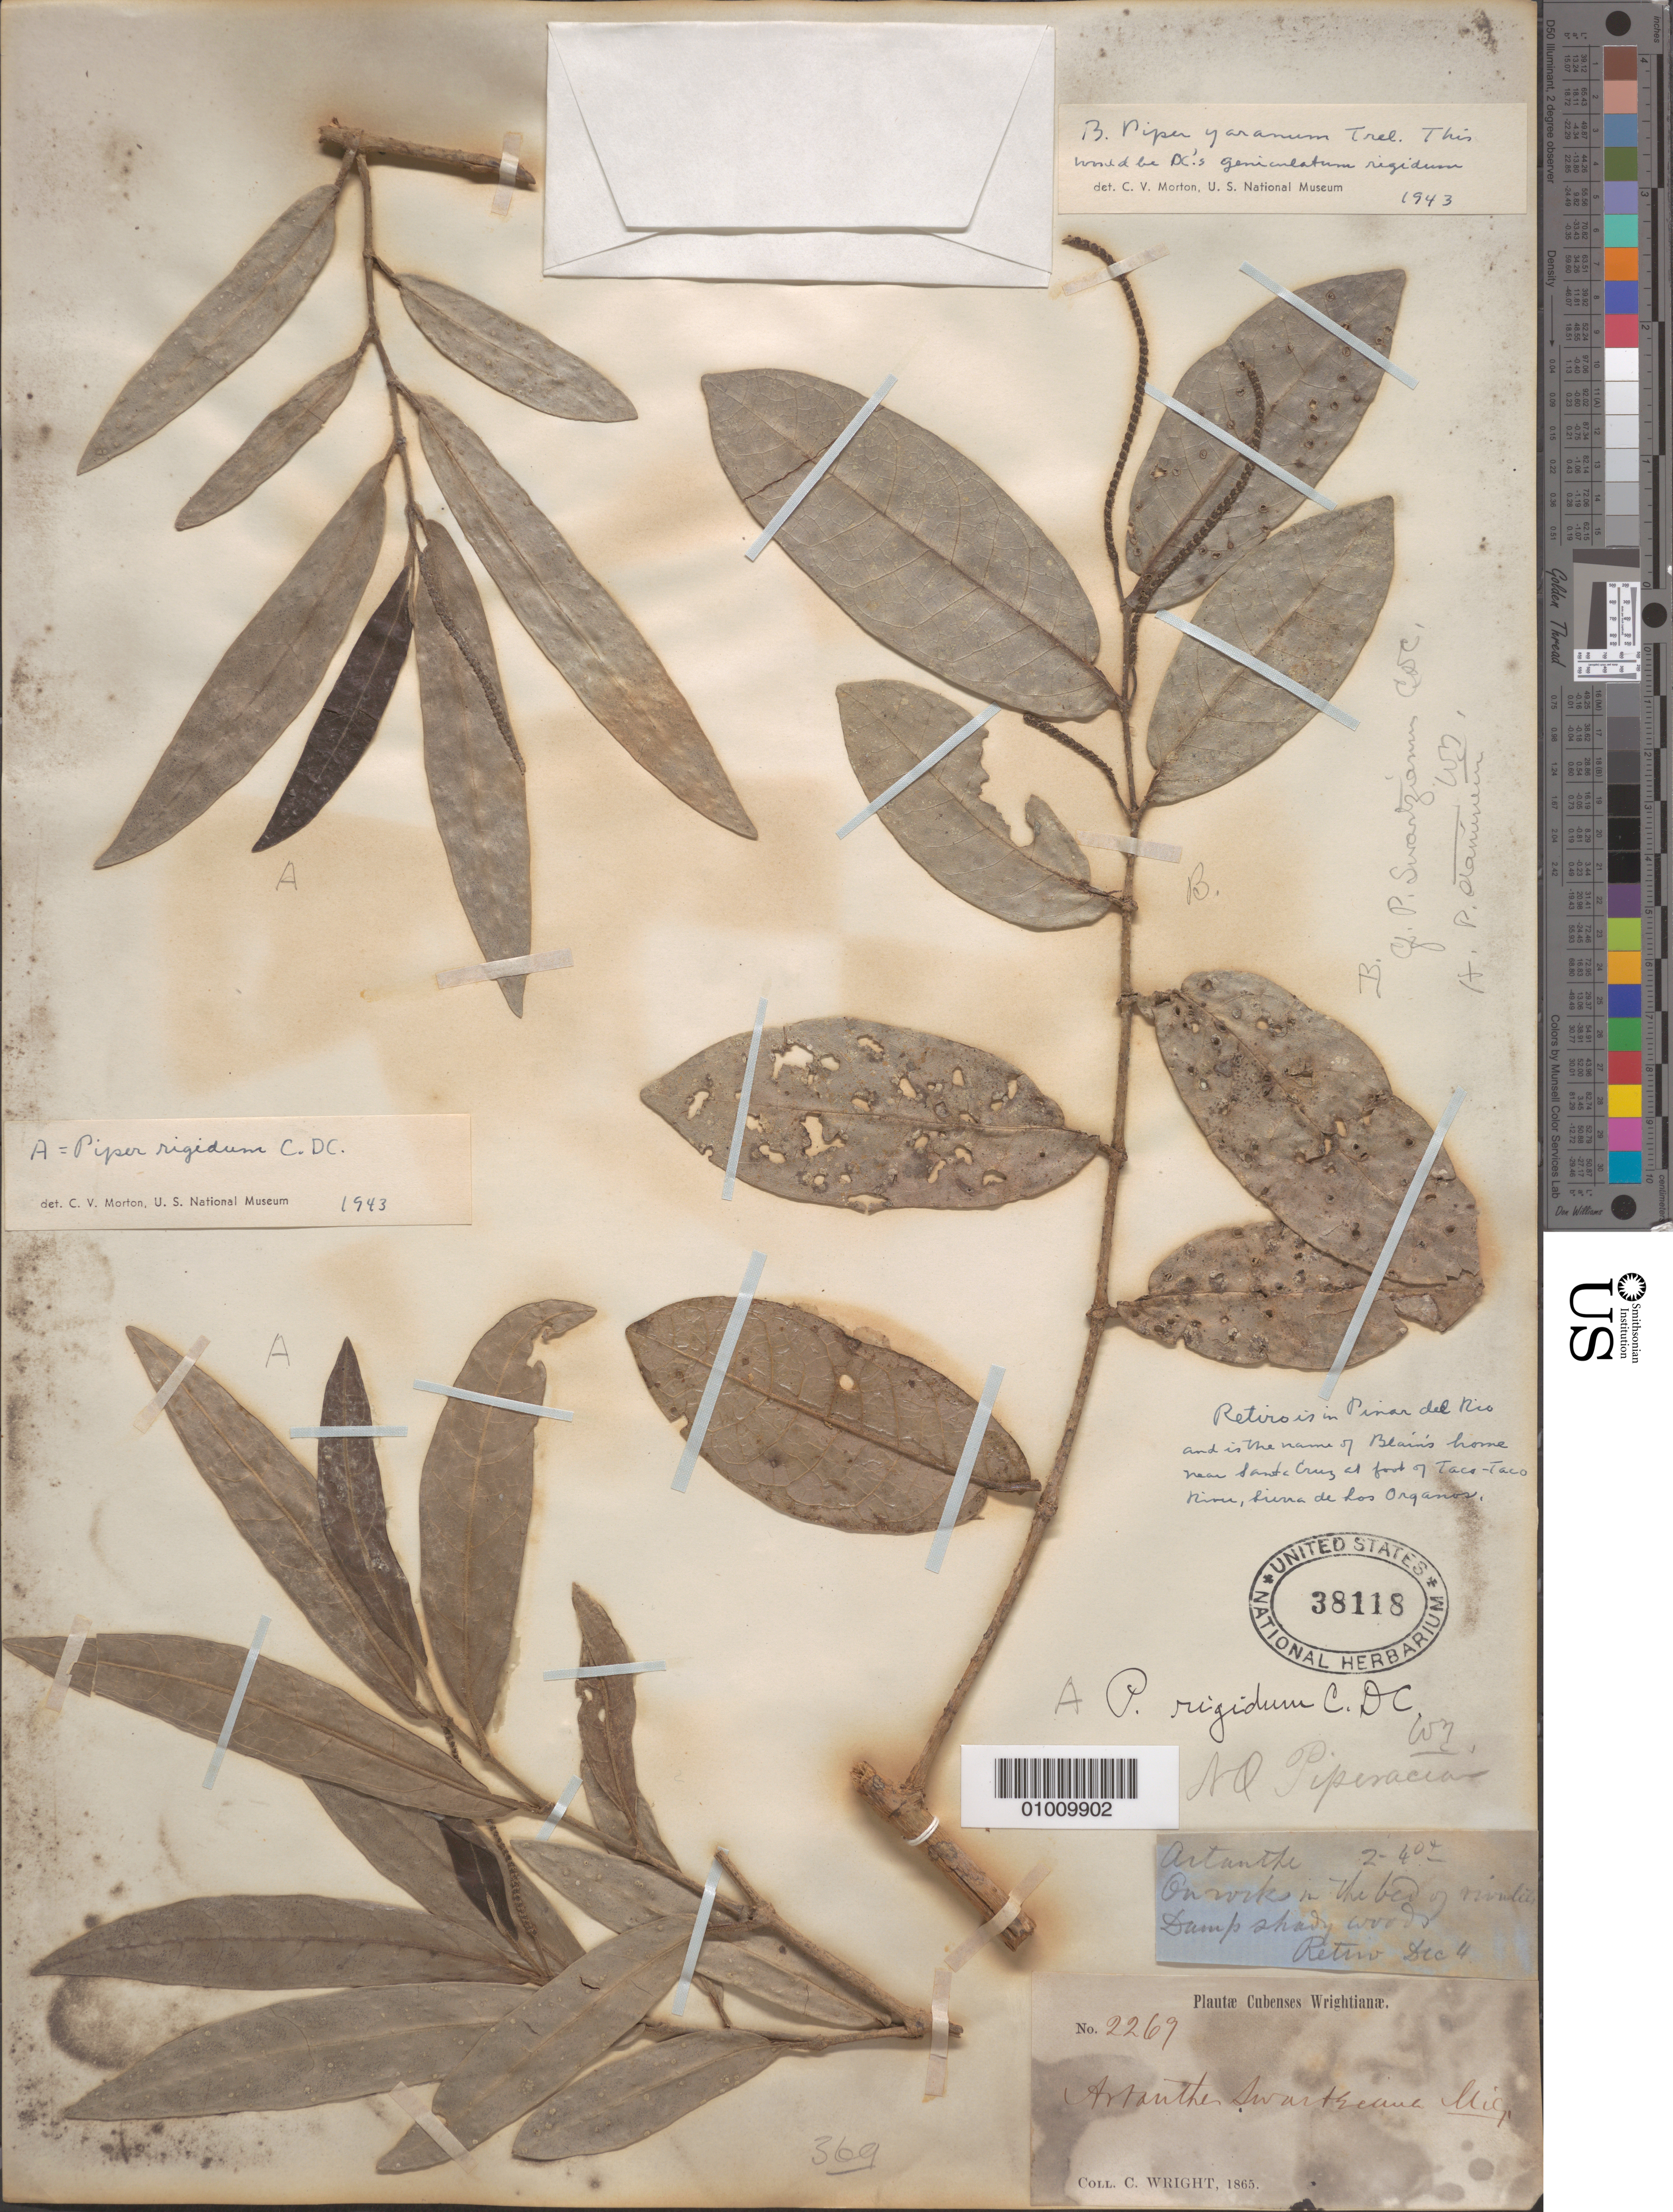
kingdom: Plantae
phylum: Tracheophyta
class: Magnoliopsida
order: Piperales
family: Piperaceae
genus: Piper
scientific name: Piper rigidum var. rigidum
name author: C. DC.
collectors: C. Wright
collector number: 2269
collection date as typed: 1865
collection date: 1865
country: Cuba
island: Cuba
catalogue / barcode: US 38118